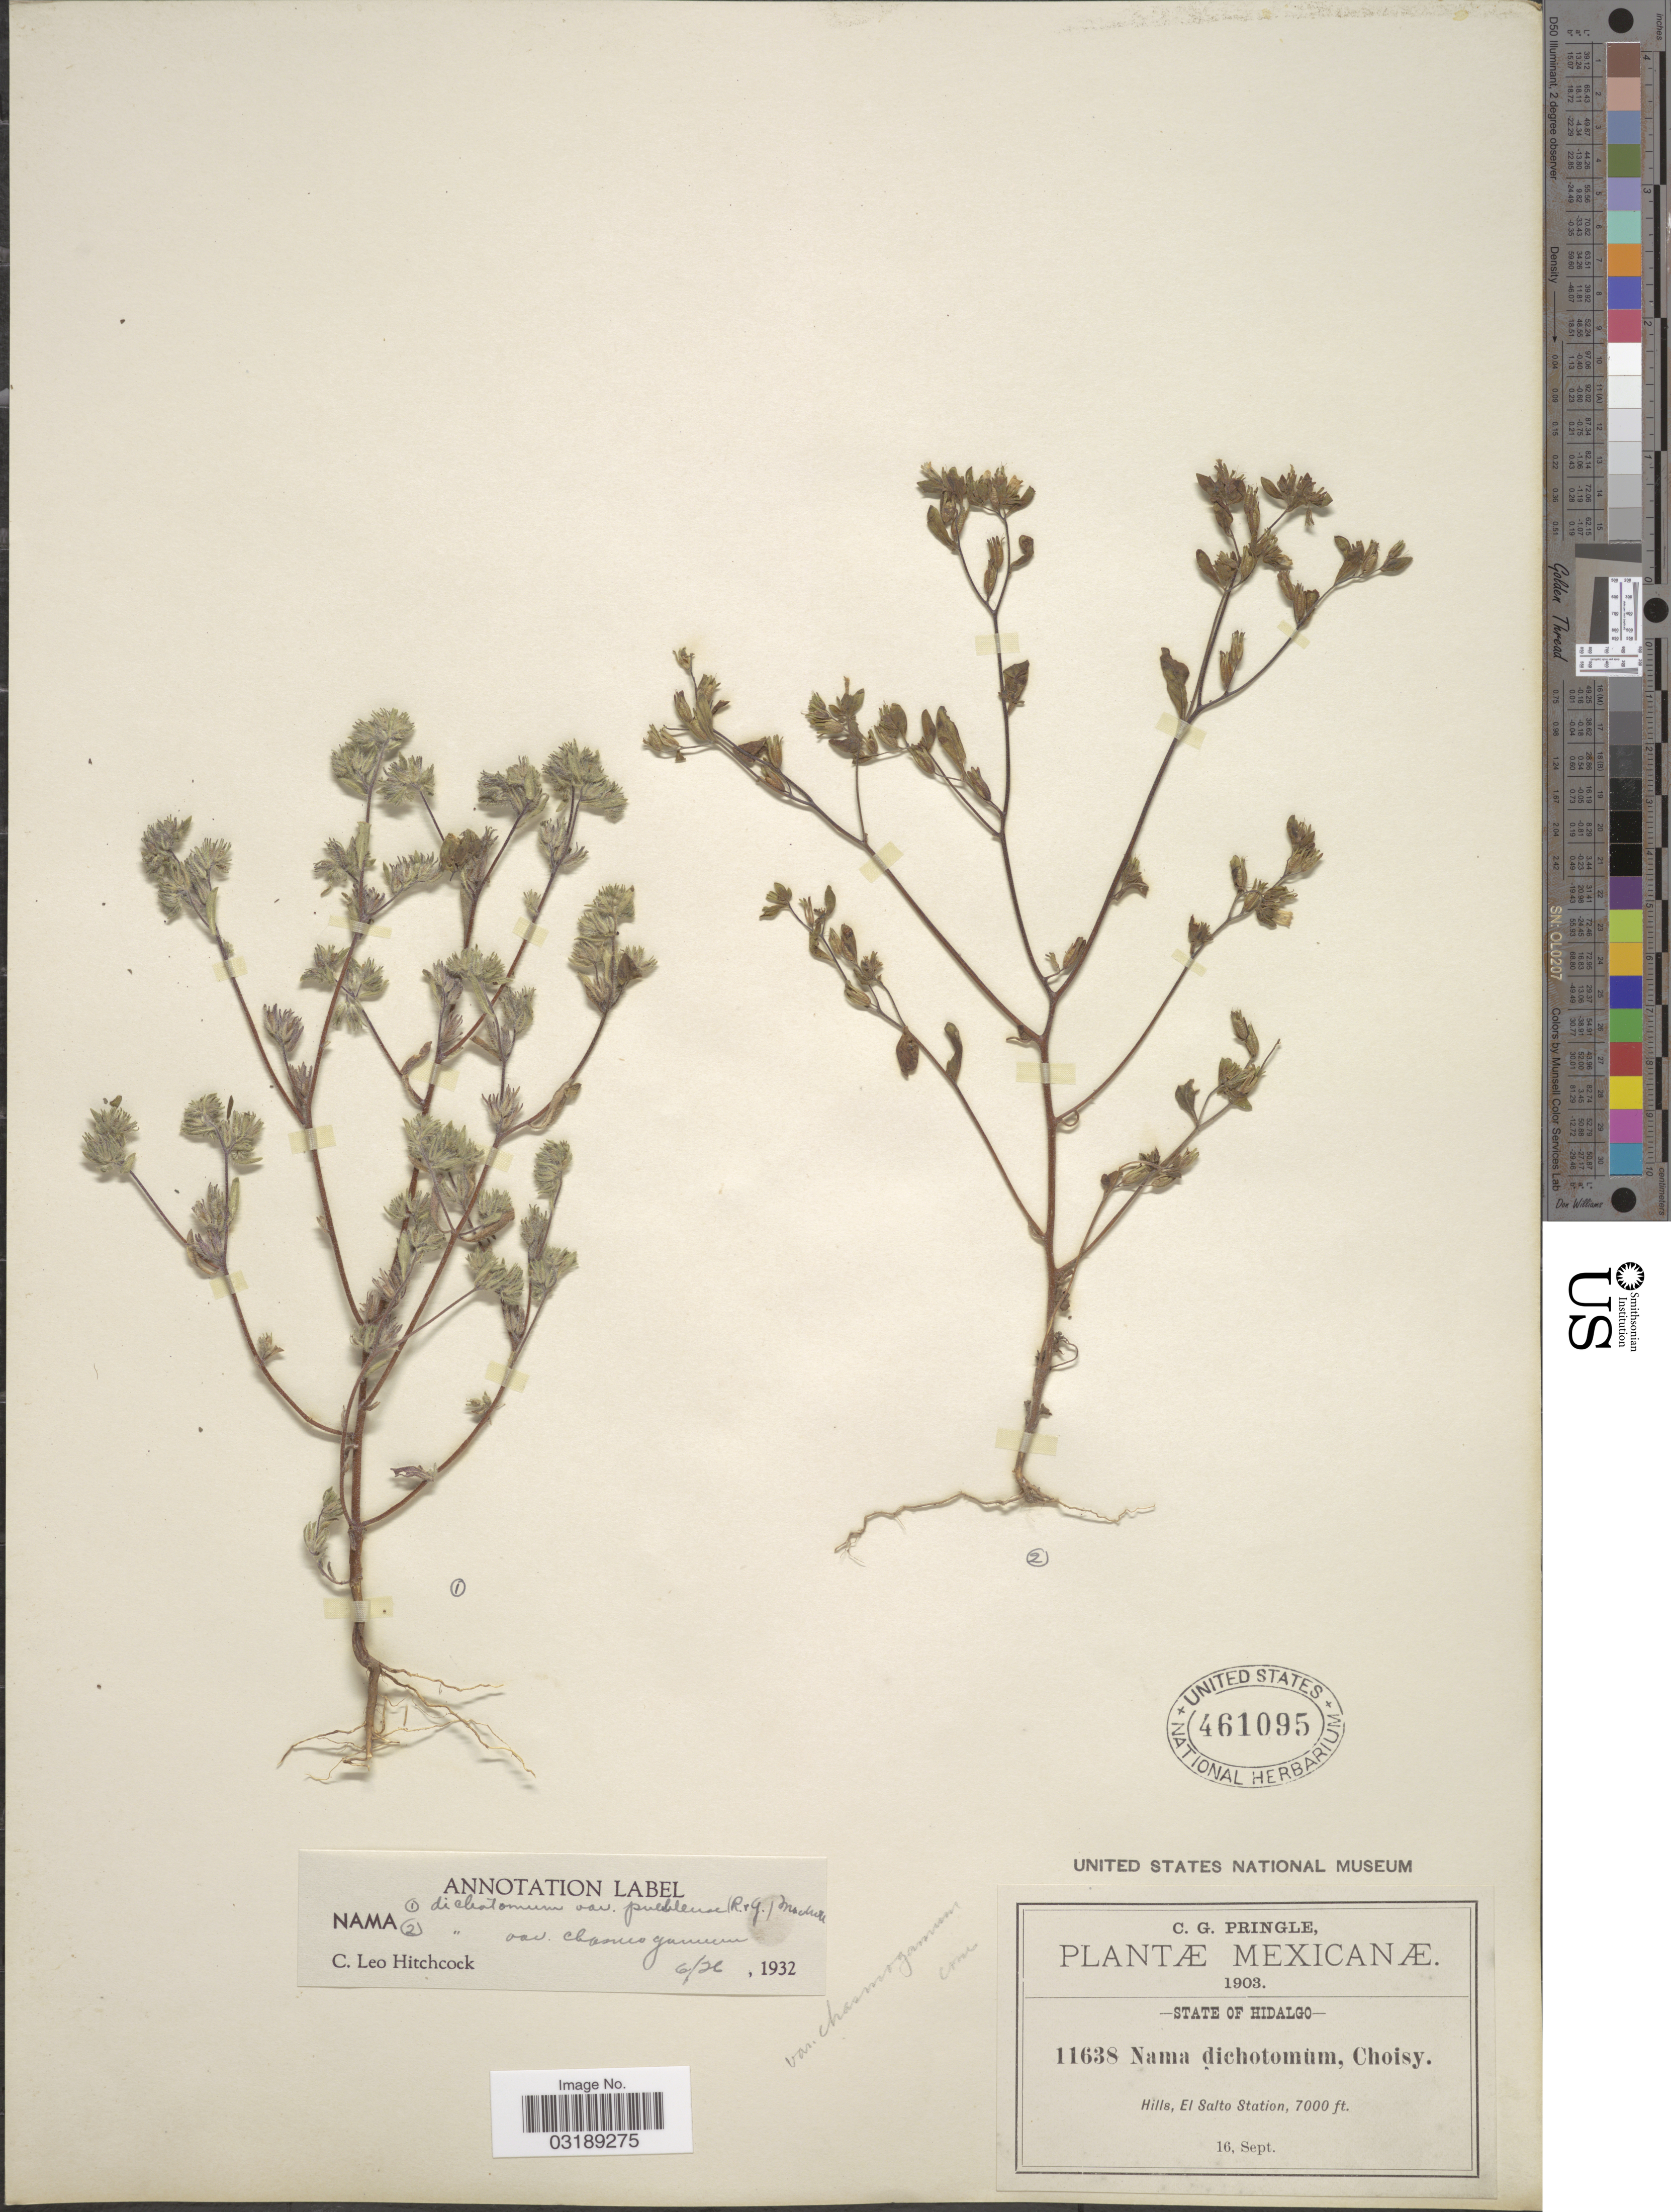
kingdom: Plantae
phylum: Tracheophyta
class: Magnoliopsida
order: Boraginales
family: Namaceae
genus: Nama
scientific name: Nama dichotoma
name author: (Ruiz & Pav.) Choisy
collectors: C. G. Pringle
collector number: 11638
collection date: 1903-09-16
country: Mexico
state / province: Hidalgo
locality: Hills, El Salto Station.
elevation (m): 2134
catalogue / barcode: US 461095